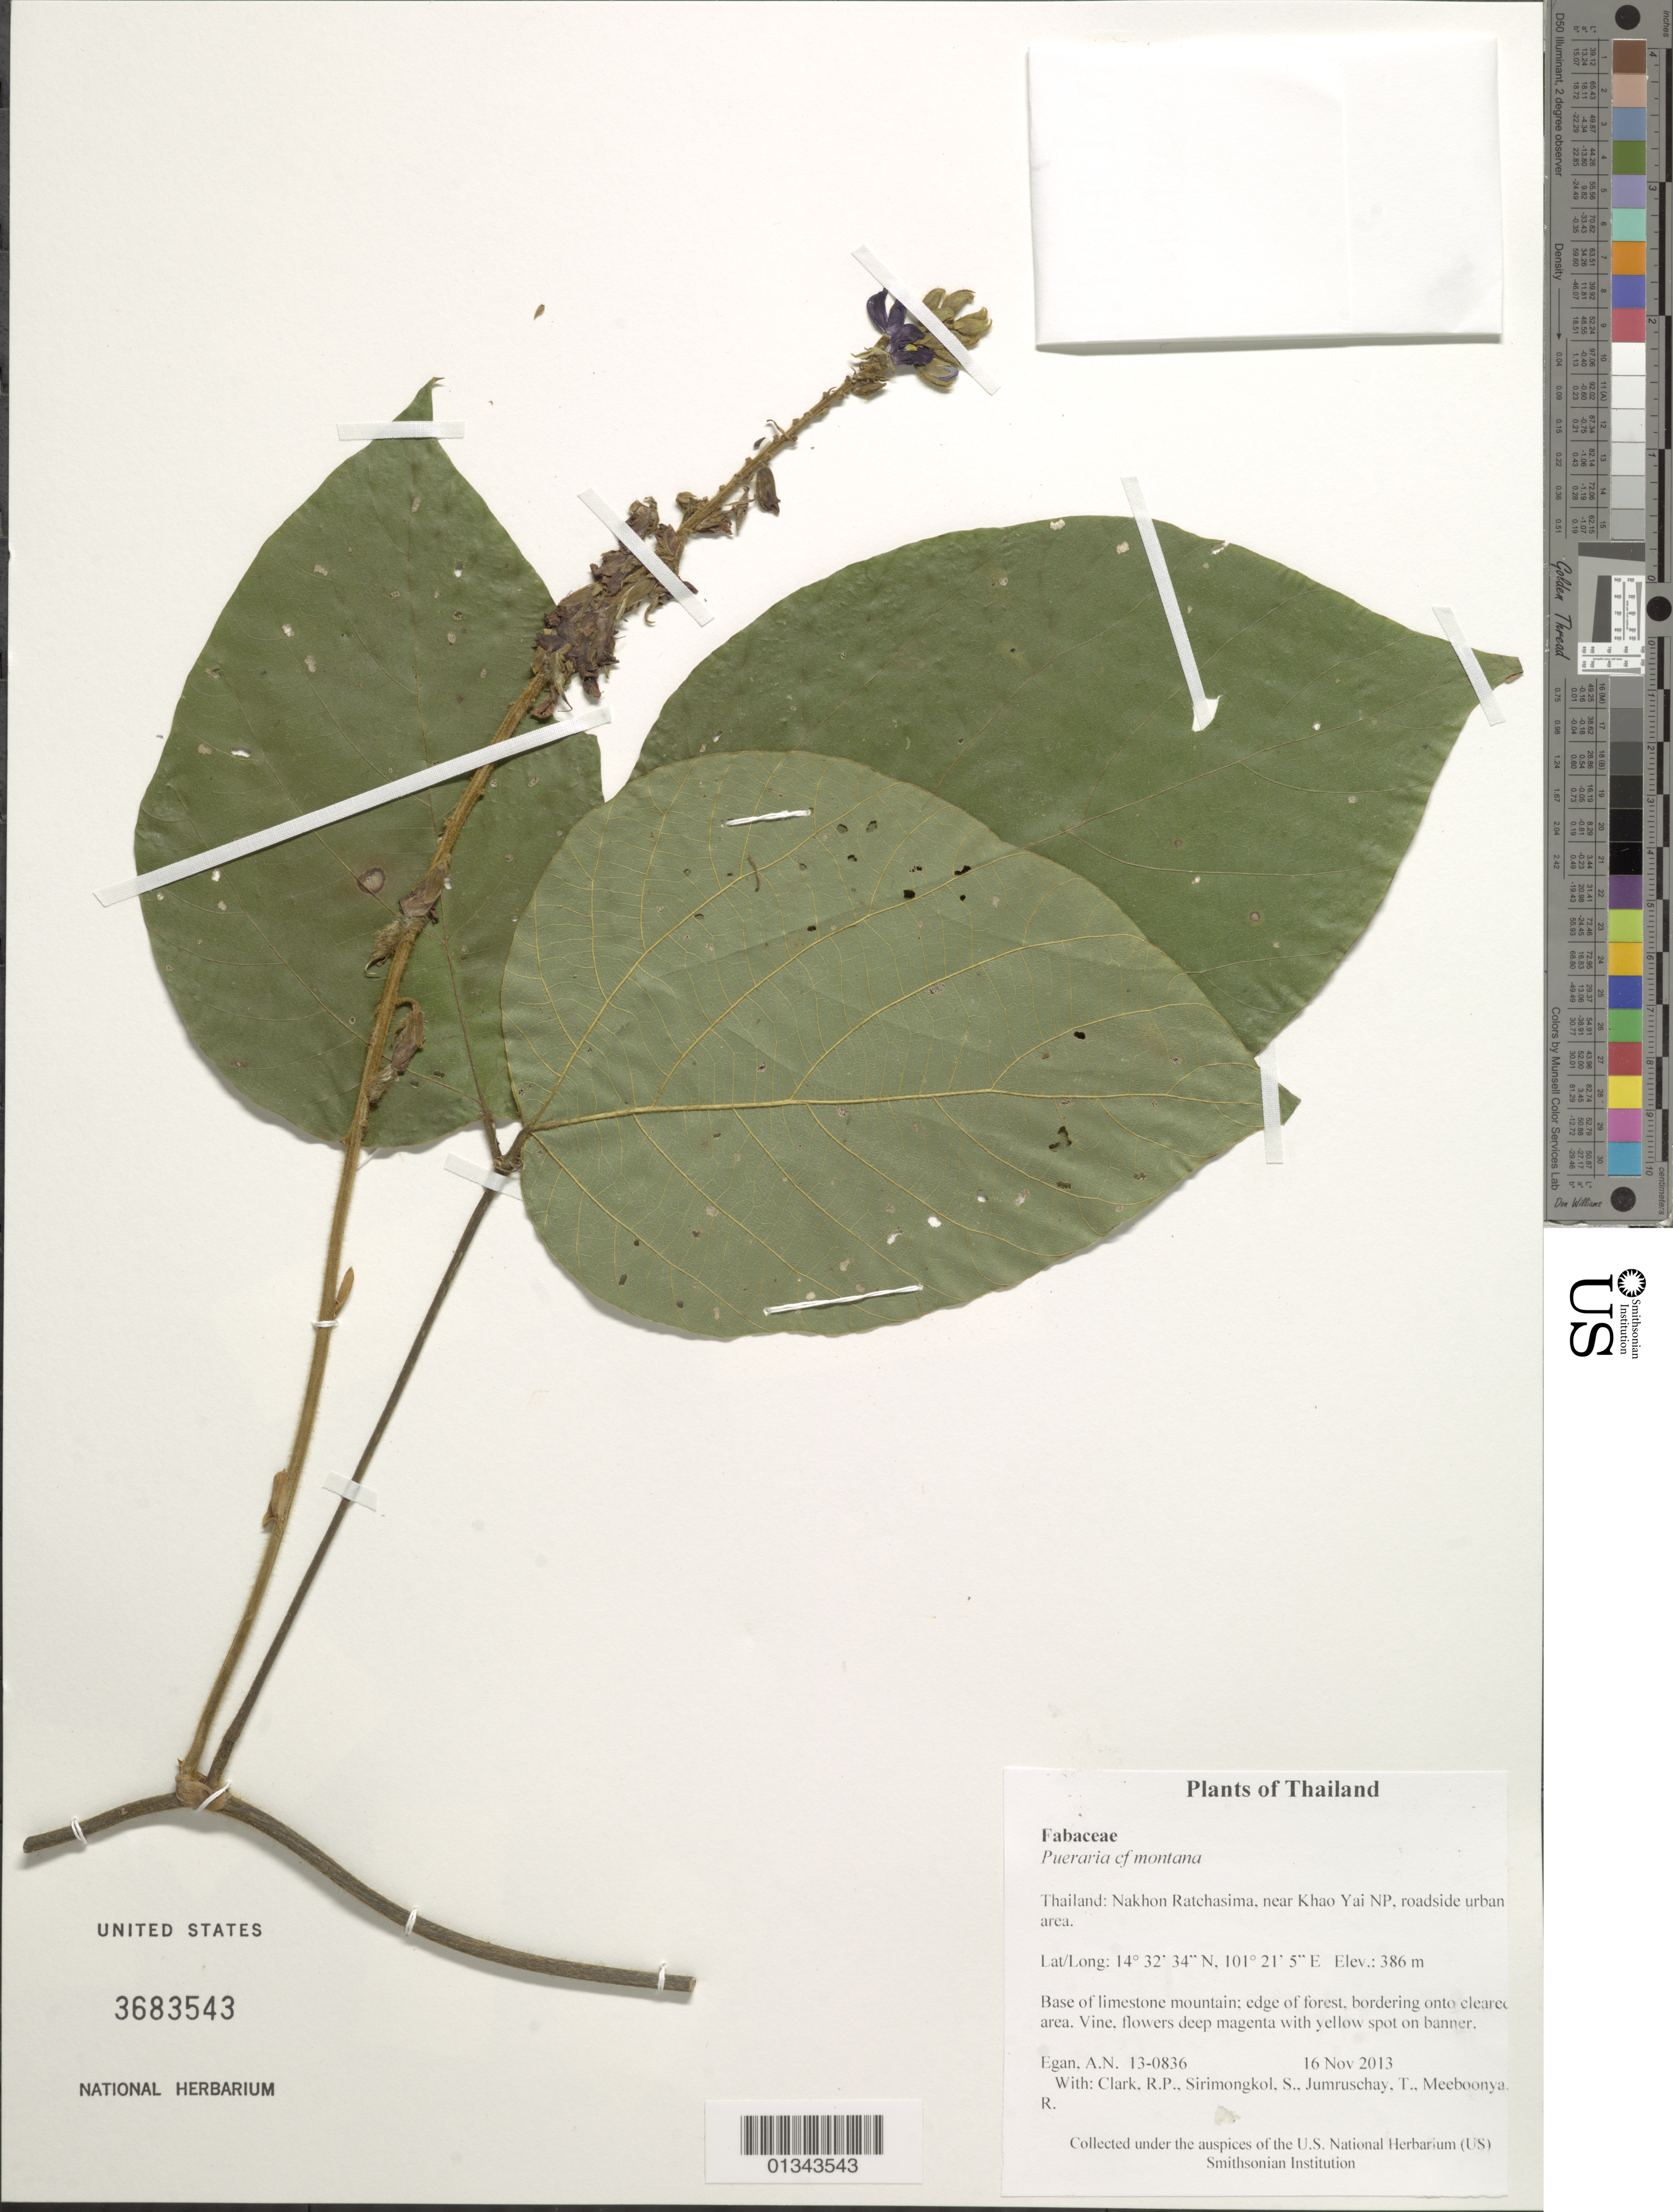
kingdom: Plantae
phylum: Tracheophyta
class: Magnoliopsida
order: Fabales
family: Fabaceae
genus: Pueraria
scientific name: Pueraria montana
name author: (Lour.) Merr.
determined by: Egan, Ashley N., (US), Smithsonian Institution - National Museum of Natural History (UNITED STATES)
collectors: A. N. Egan, R. P. Clark, S. Sirimongkol, T. Jumruschay & R. Meeboonya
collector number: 13-0836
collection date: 2013-11-16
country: Thailand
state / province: Nakhon Ratchasima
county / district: Pak Chong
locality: near Khao Yai NP, roadside urban area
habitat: Base of limestone mountain; edge of forest, bordering onto cleared area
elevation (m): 386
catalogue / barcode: US 3683543